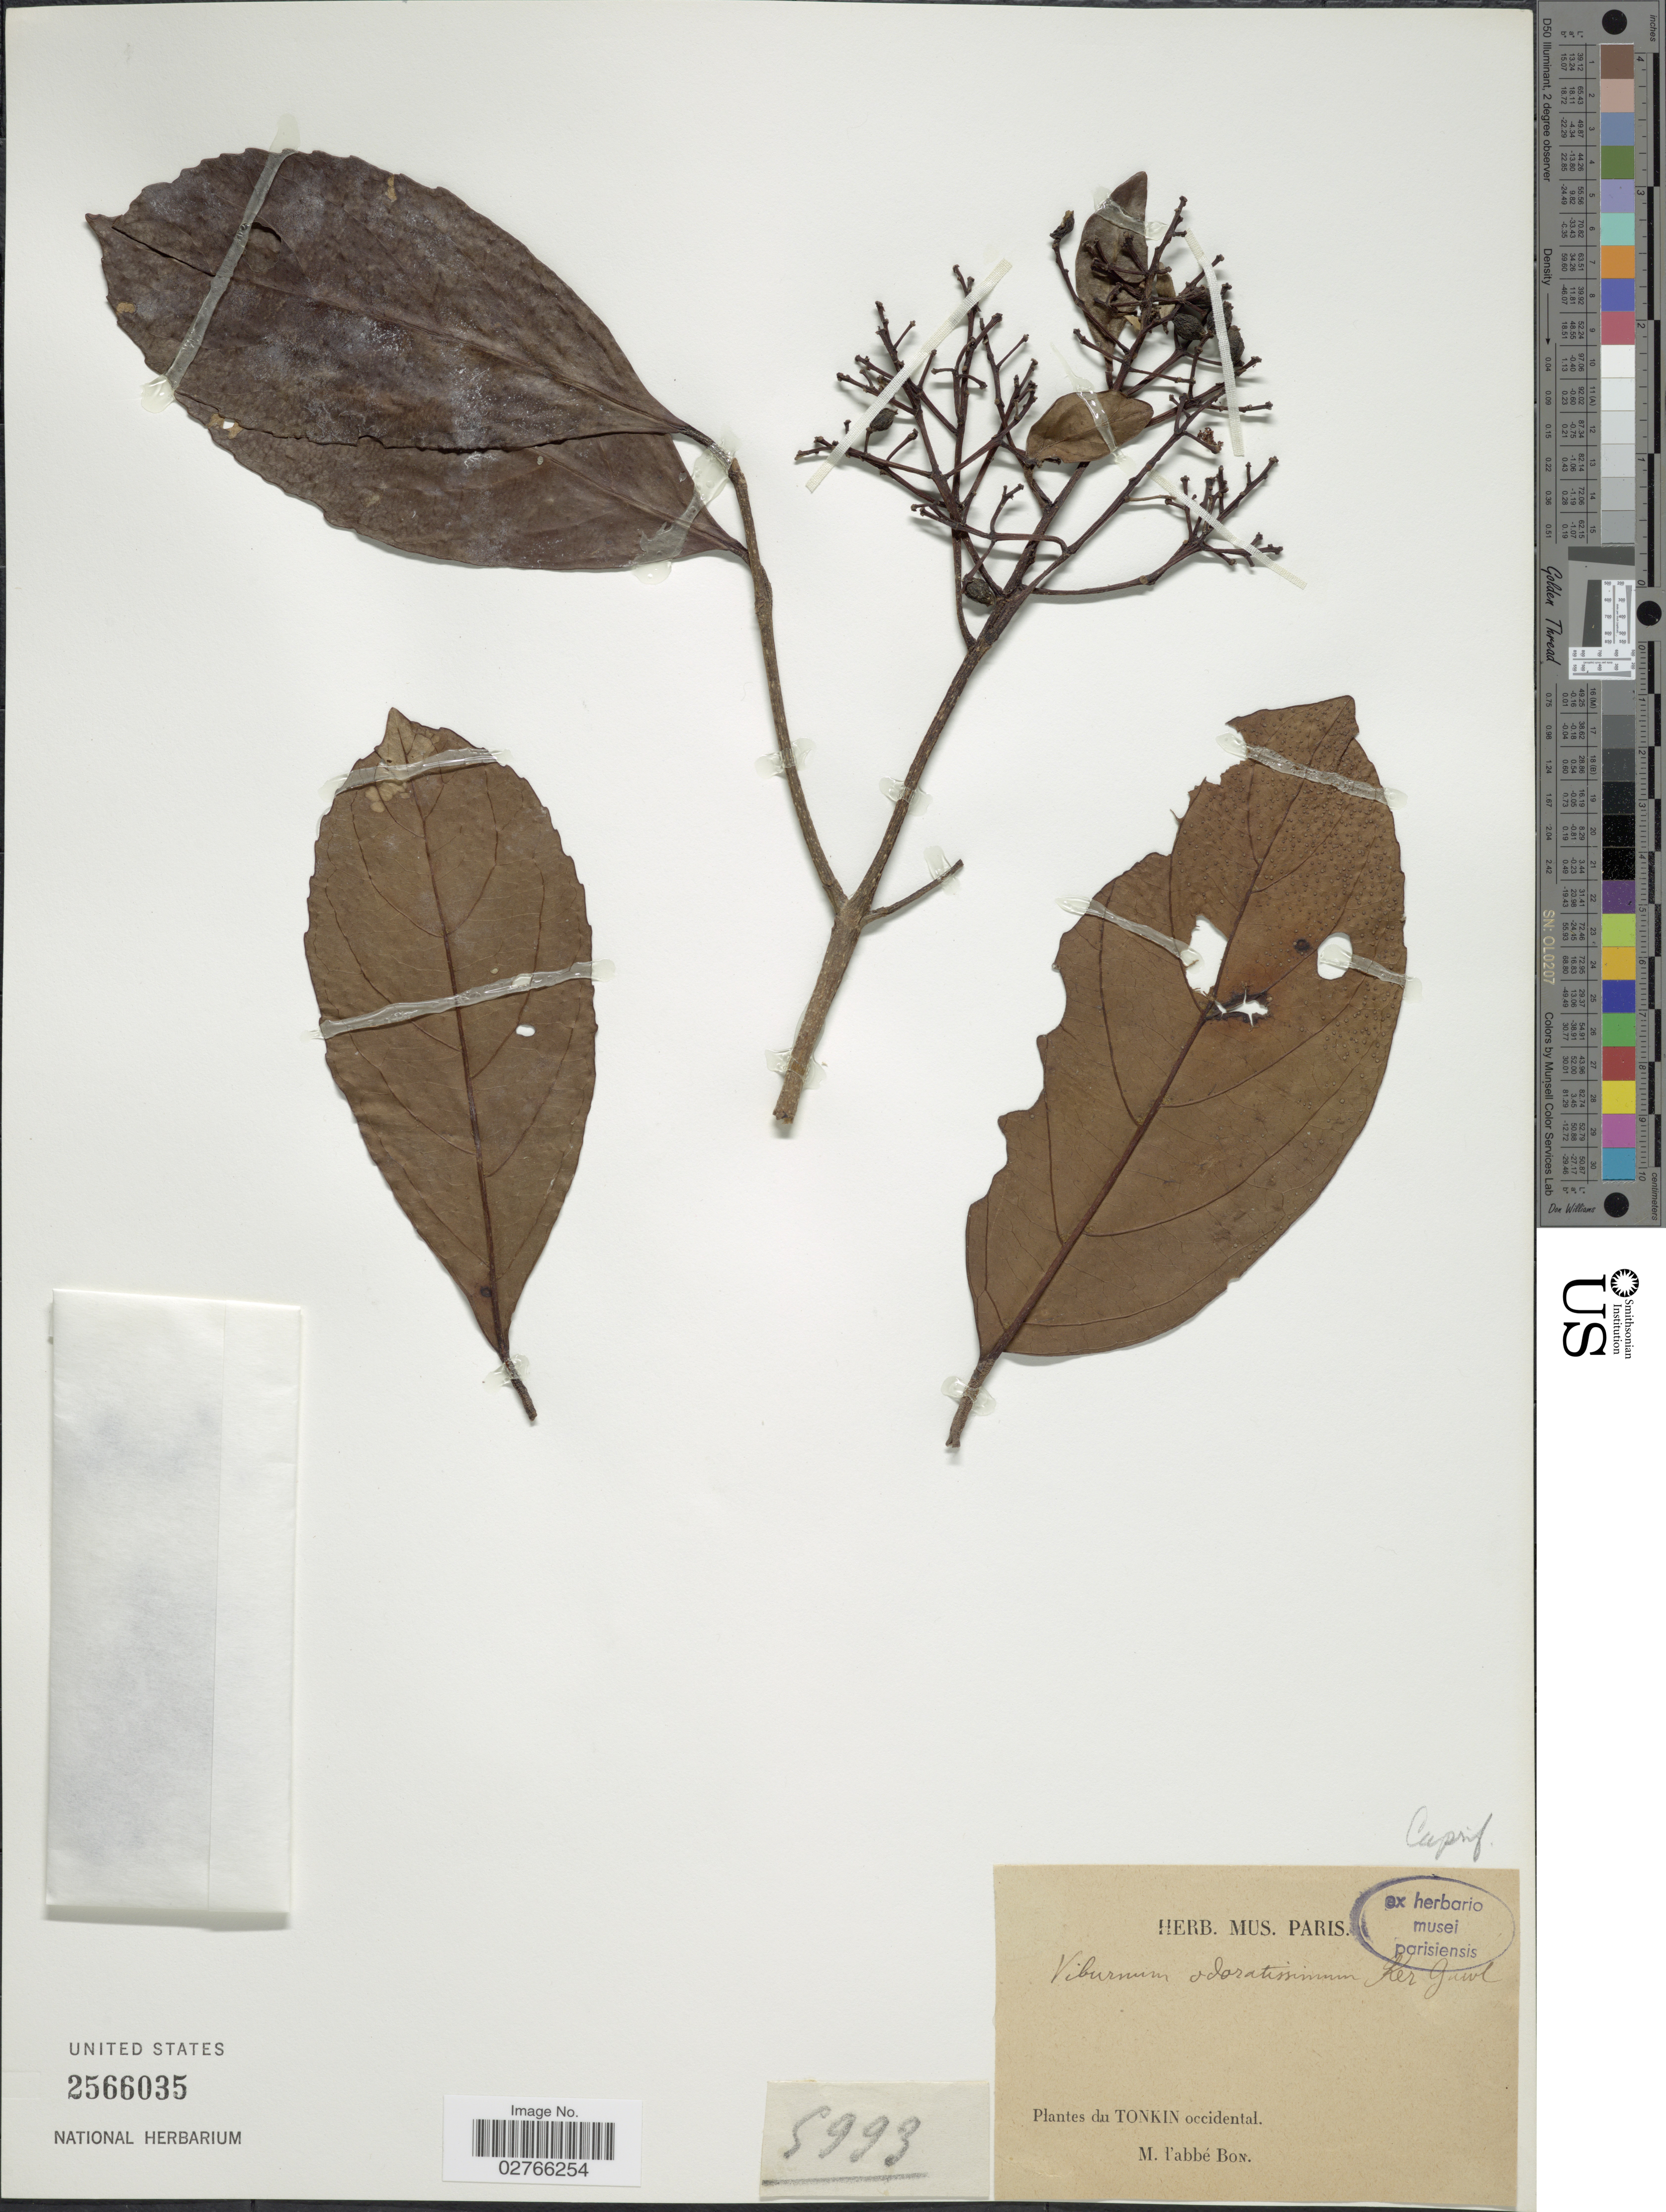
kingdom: Plantae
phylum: Tracheophyta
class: Magnoliopsida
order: Dipsacales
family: Viburnaceae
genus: Viburnum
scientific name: Viburnum odoratissimum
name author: Ker Gawl.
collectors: H. F. Bon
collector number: S993*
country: Vietnam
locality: Tonkin occidental.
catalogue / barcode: US 2566035